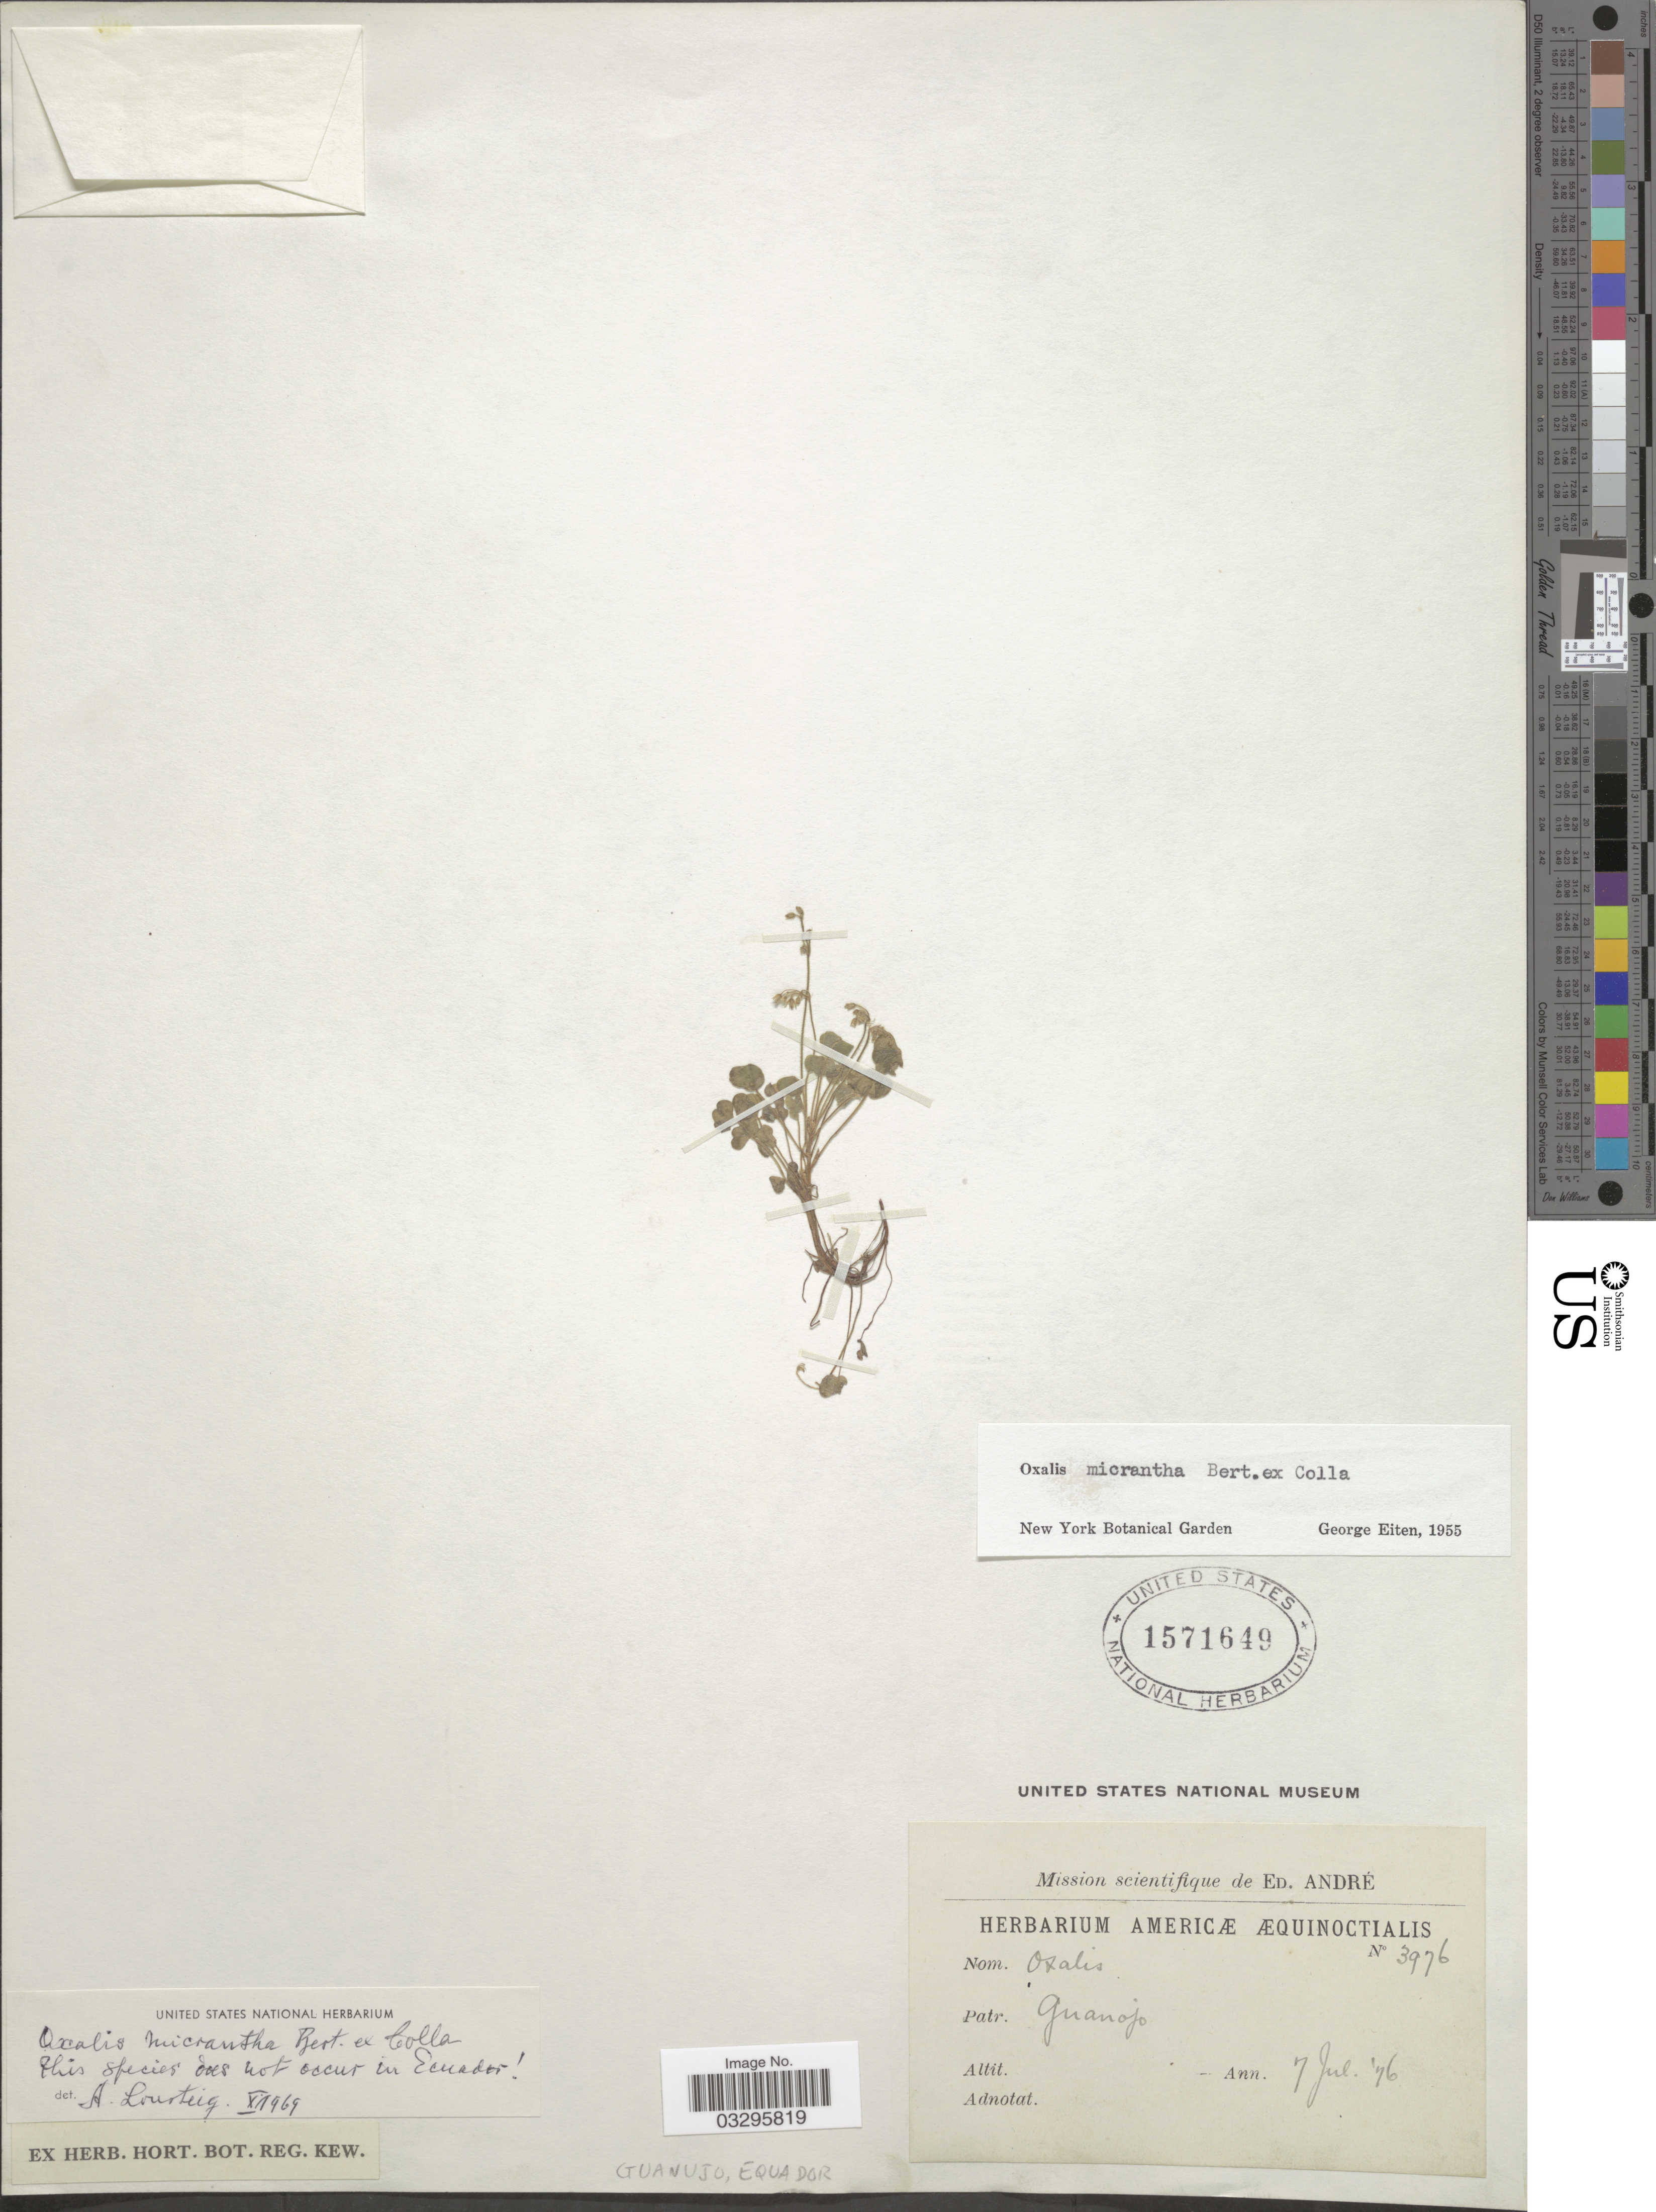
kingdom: Plantae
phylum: Tracheophyta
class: Magnoliopsida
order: Oxalidales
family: Oxalidaceae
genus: Oxalis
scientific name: Oxalis micrantha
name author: Bertero ex Savi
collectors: É. F. André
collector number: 3976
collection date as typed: Transcribed d/m/y: 7/7/76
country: Ecuador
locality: Guanojo.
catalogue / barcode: US 1571649